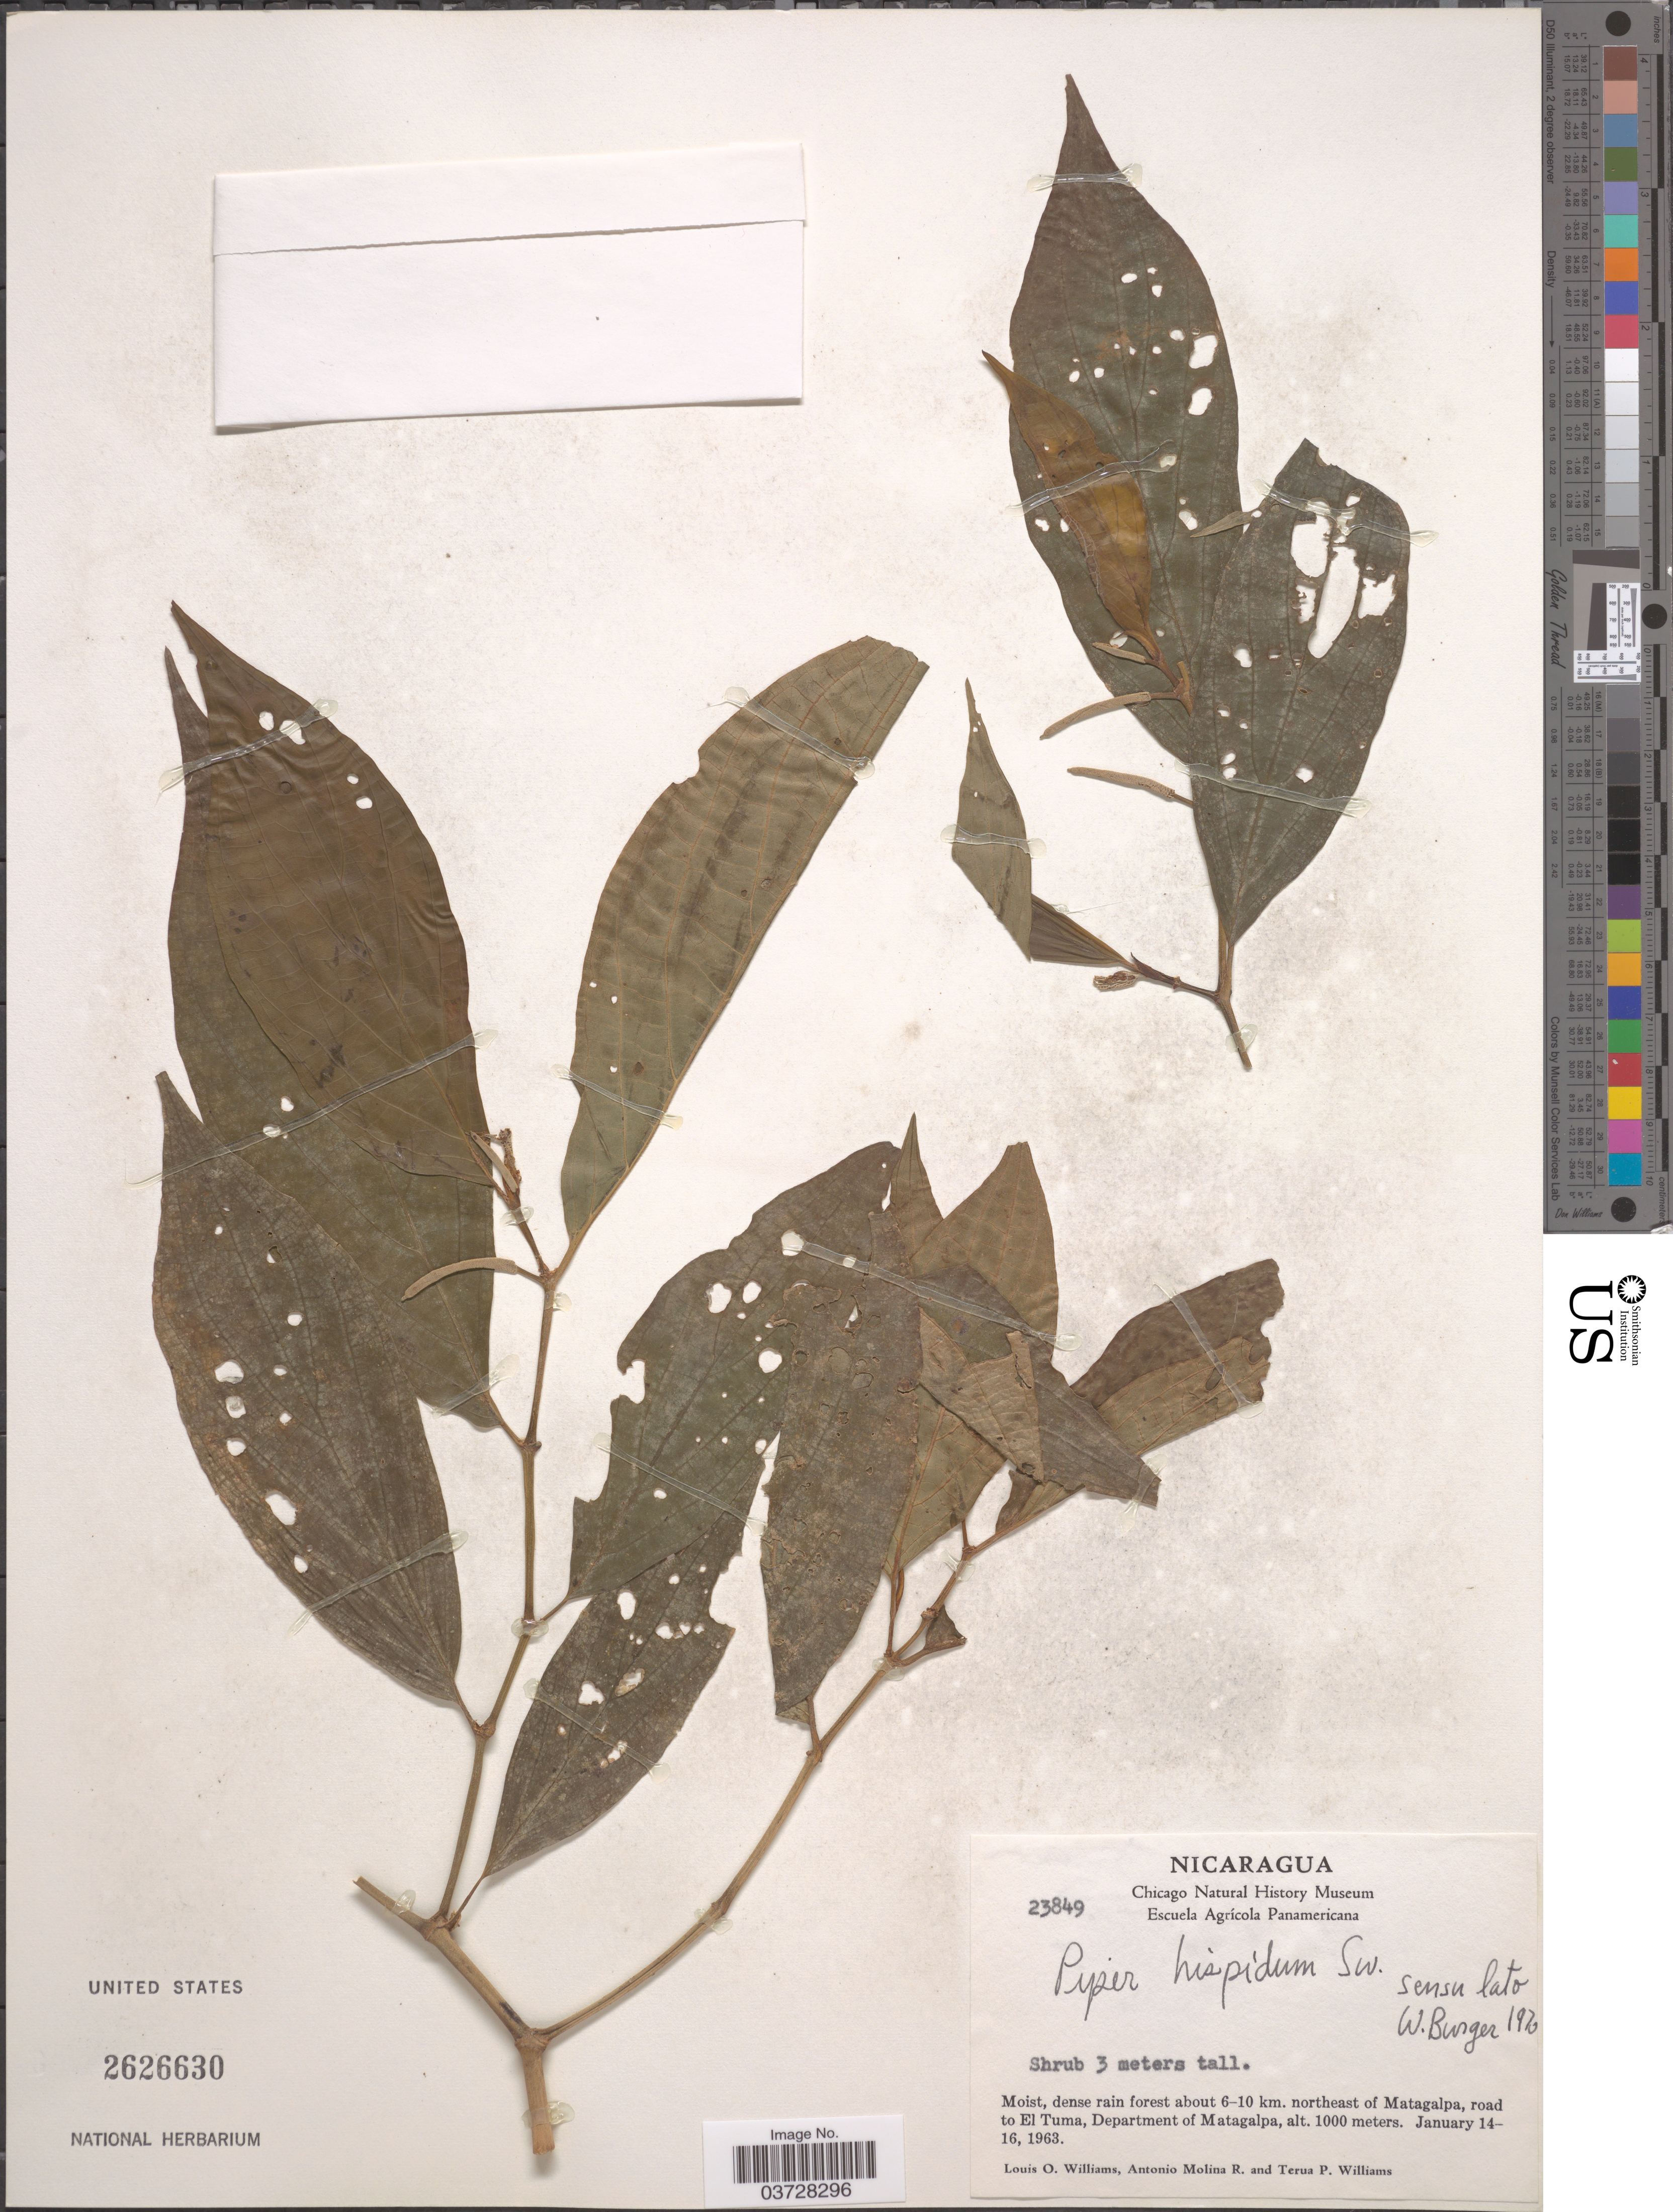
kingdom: Plantae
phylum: Tracheophyta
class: Magnoliopsida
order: Piperales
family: Piperaceae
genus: Piper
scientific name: Piper hispidum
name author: Sw.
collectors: L. O. Williams, A. Molina R. & T. Williams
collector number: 23849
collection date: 1963-01-14/1963-01-16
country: Nicaragua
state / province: Matagalpa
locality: About 6-10 km. northeast of Matagalpa, road to El Tuma, Department of Matagalpa.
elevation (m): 1000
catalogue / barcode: US 2626630